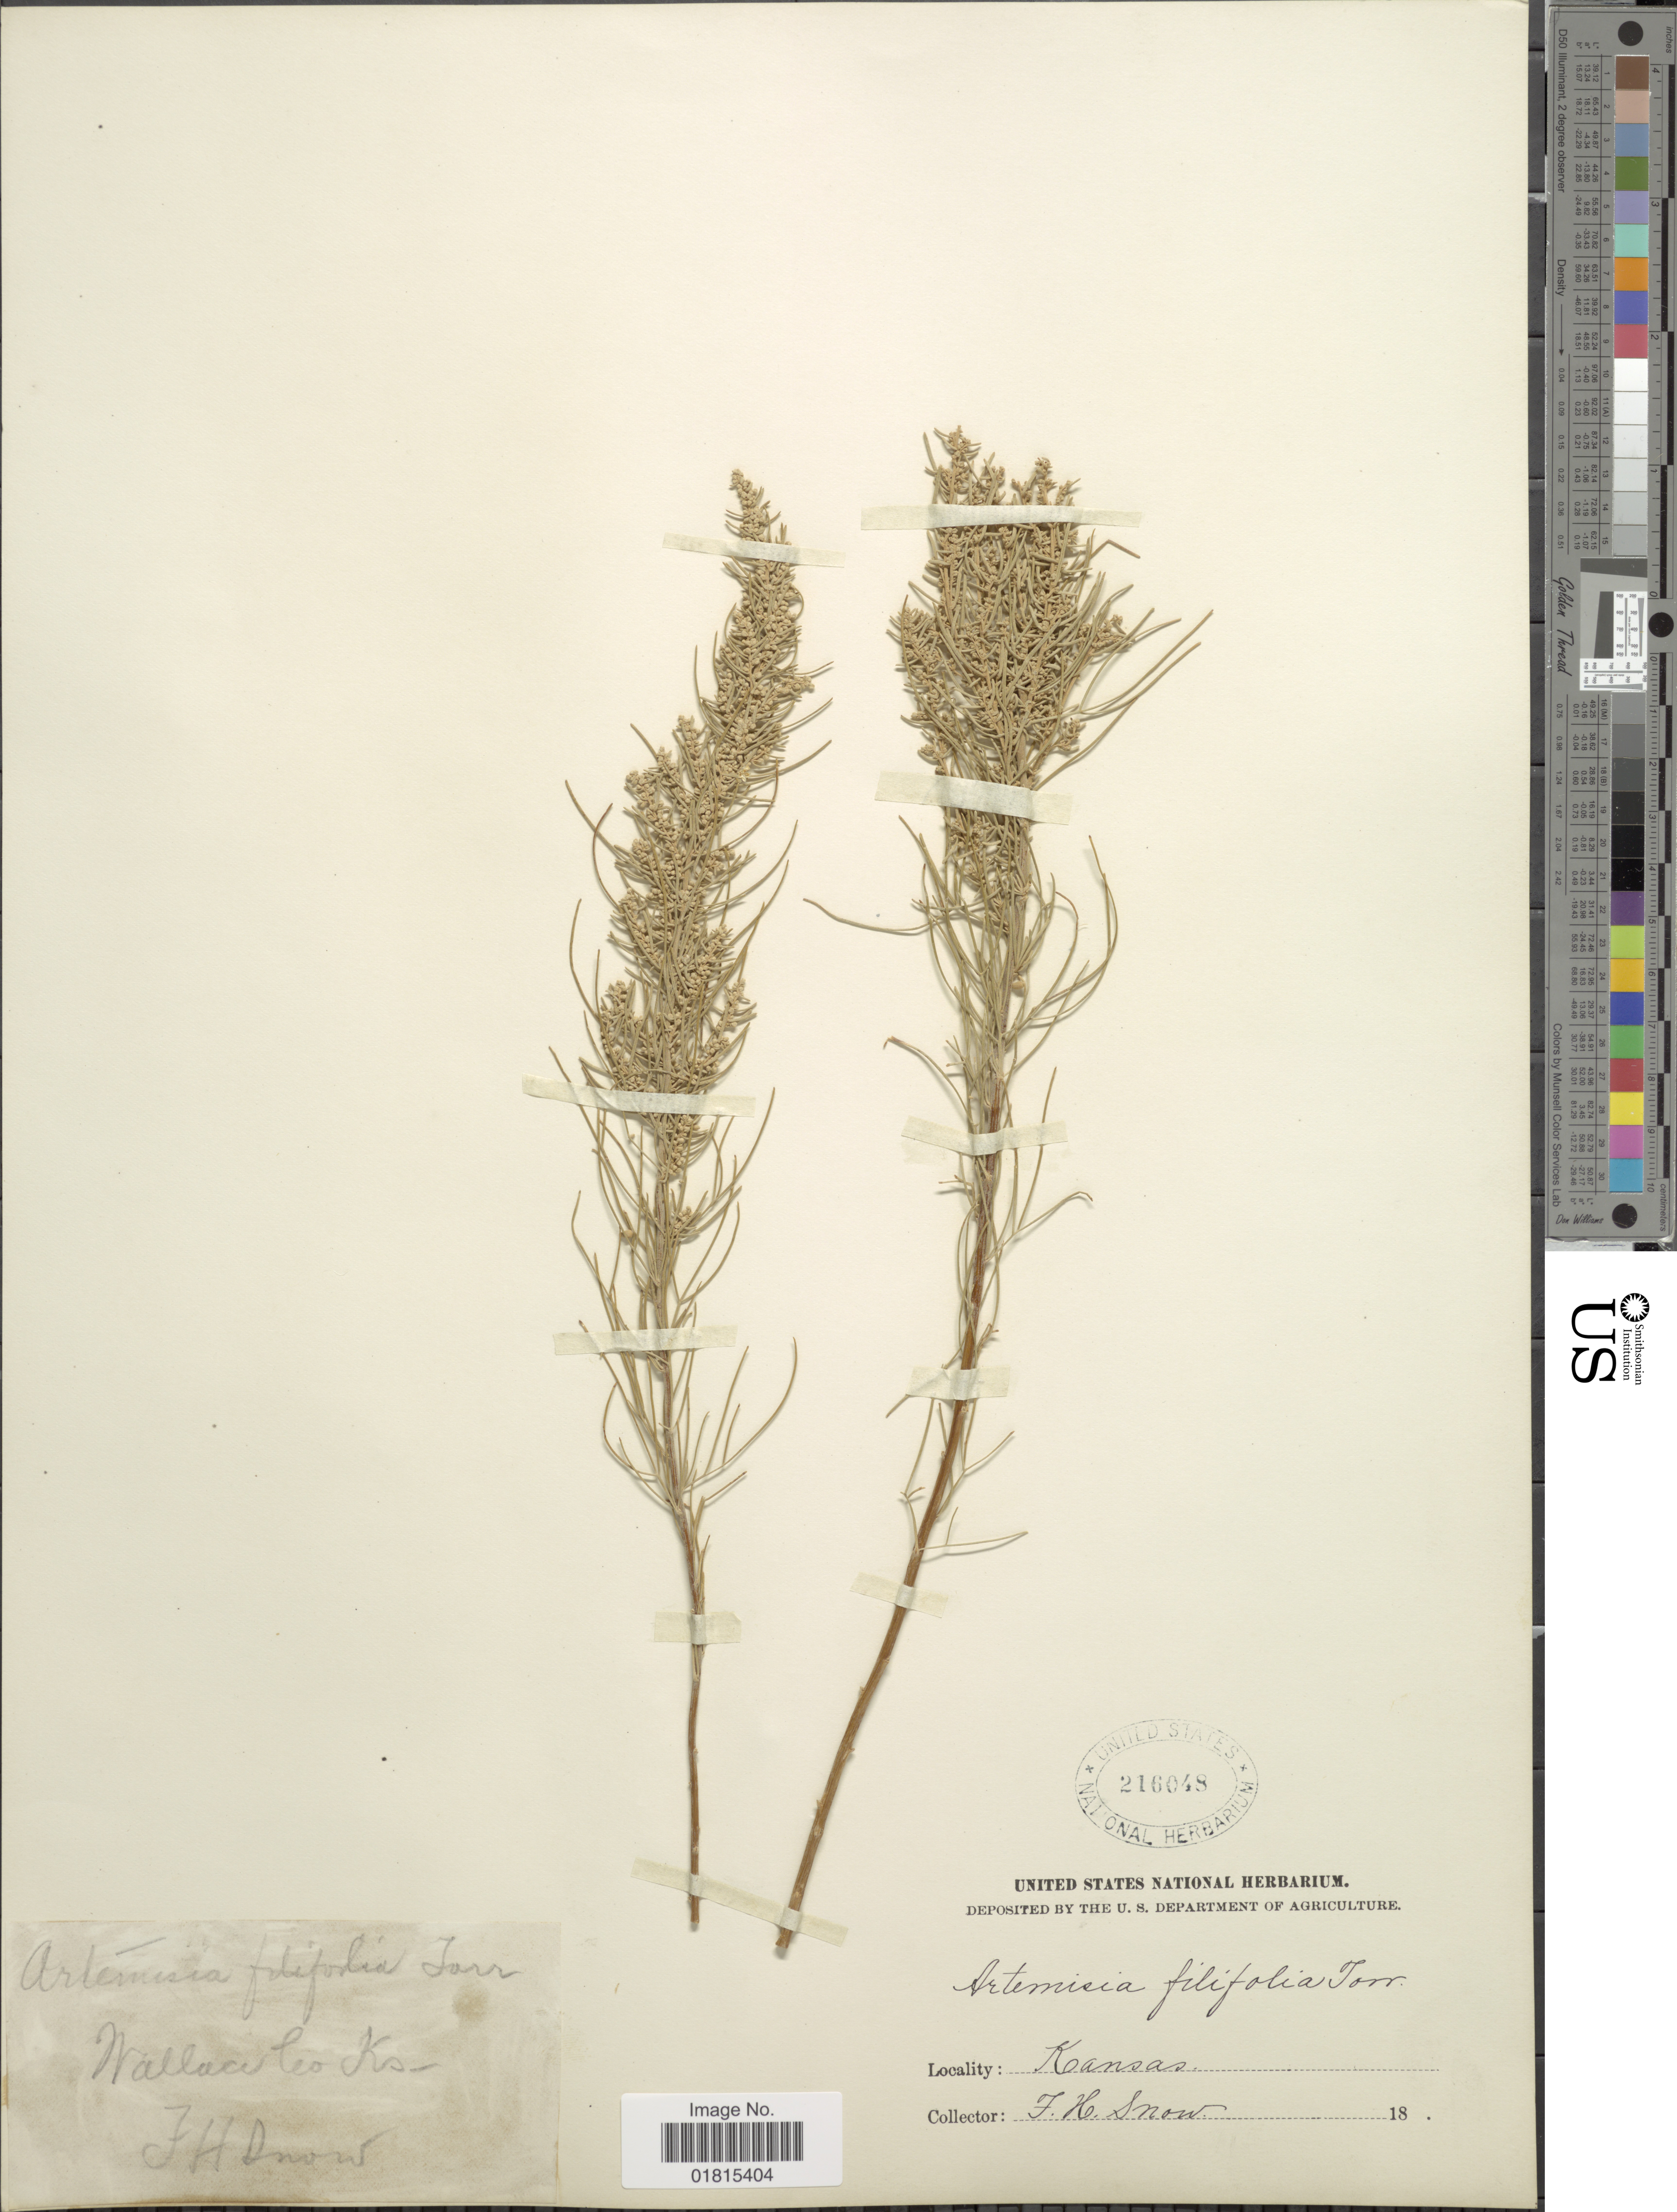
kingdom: Plantae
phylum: Tracheophyta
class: Magnoliopsida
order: Asterales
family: Asteraceae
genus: Artemisia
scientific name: Artemisia filifolia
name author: Torr.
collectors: F. H. Snow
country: United States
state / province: Kansas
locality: Wallace Co. Ks.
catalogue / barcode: US 216048